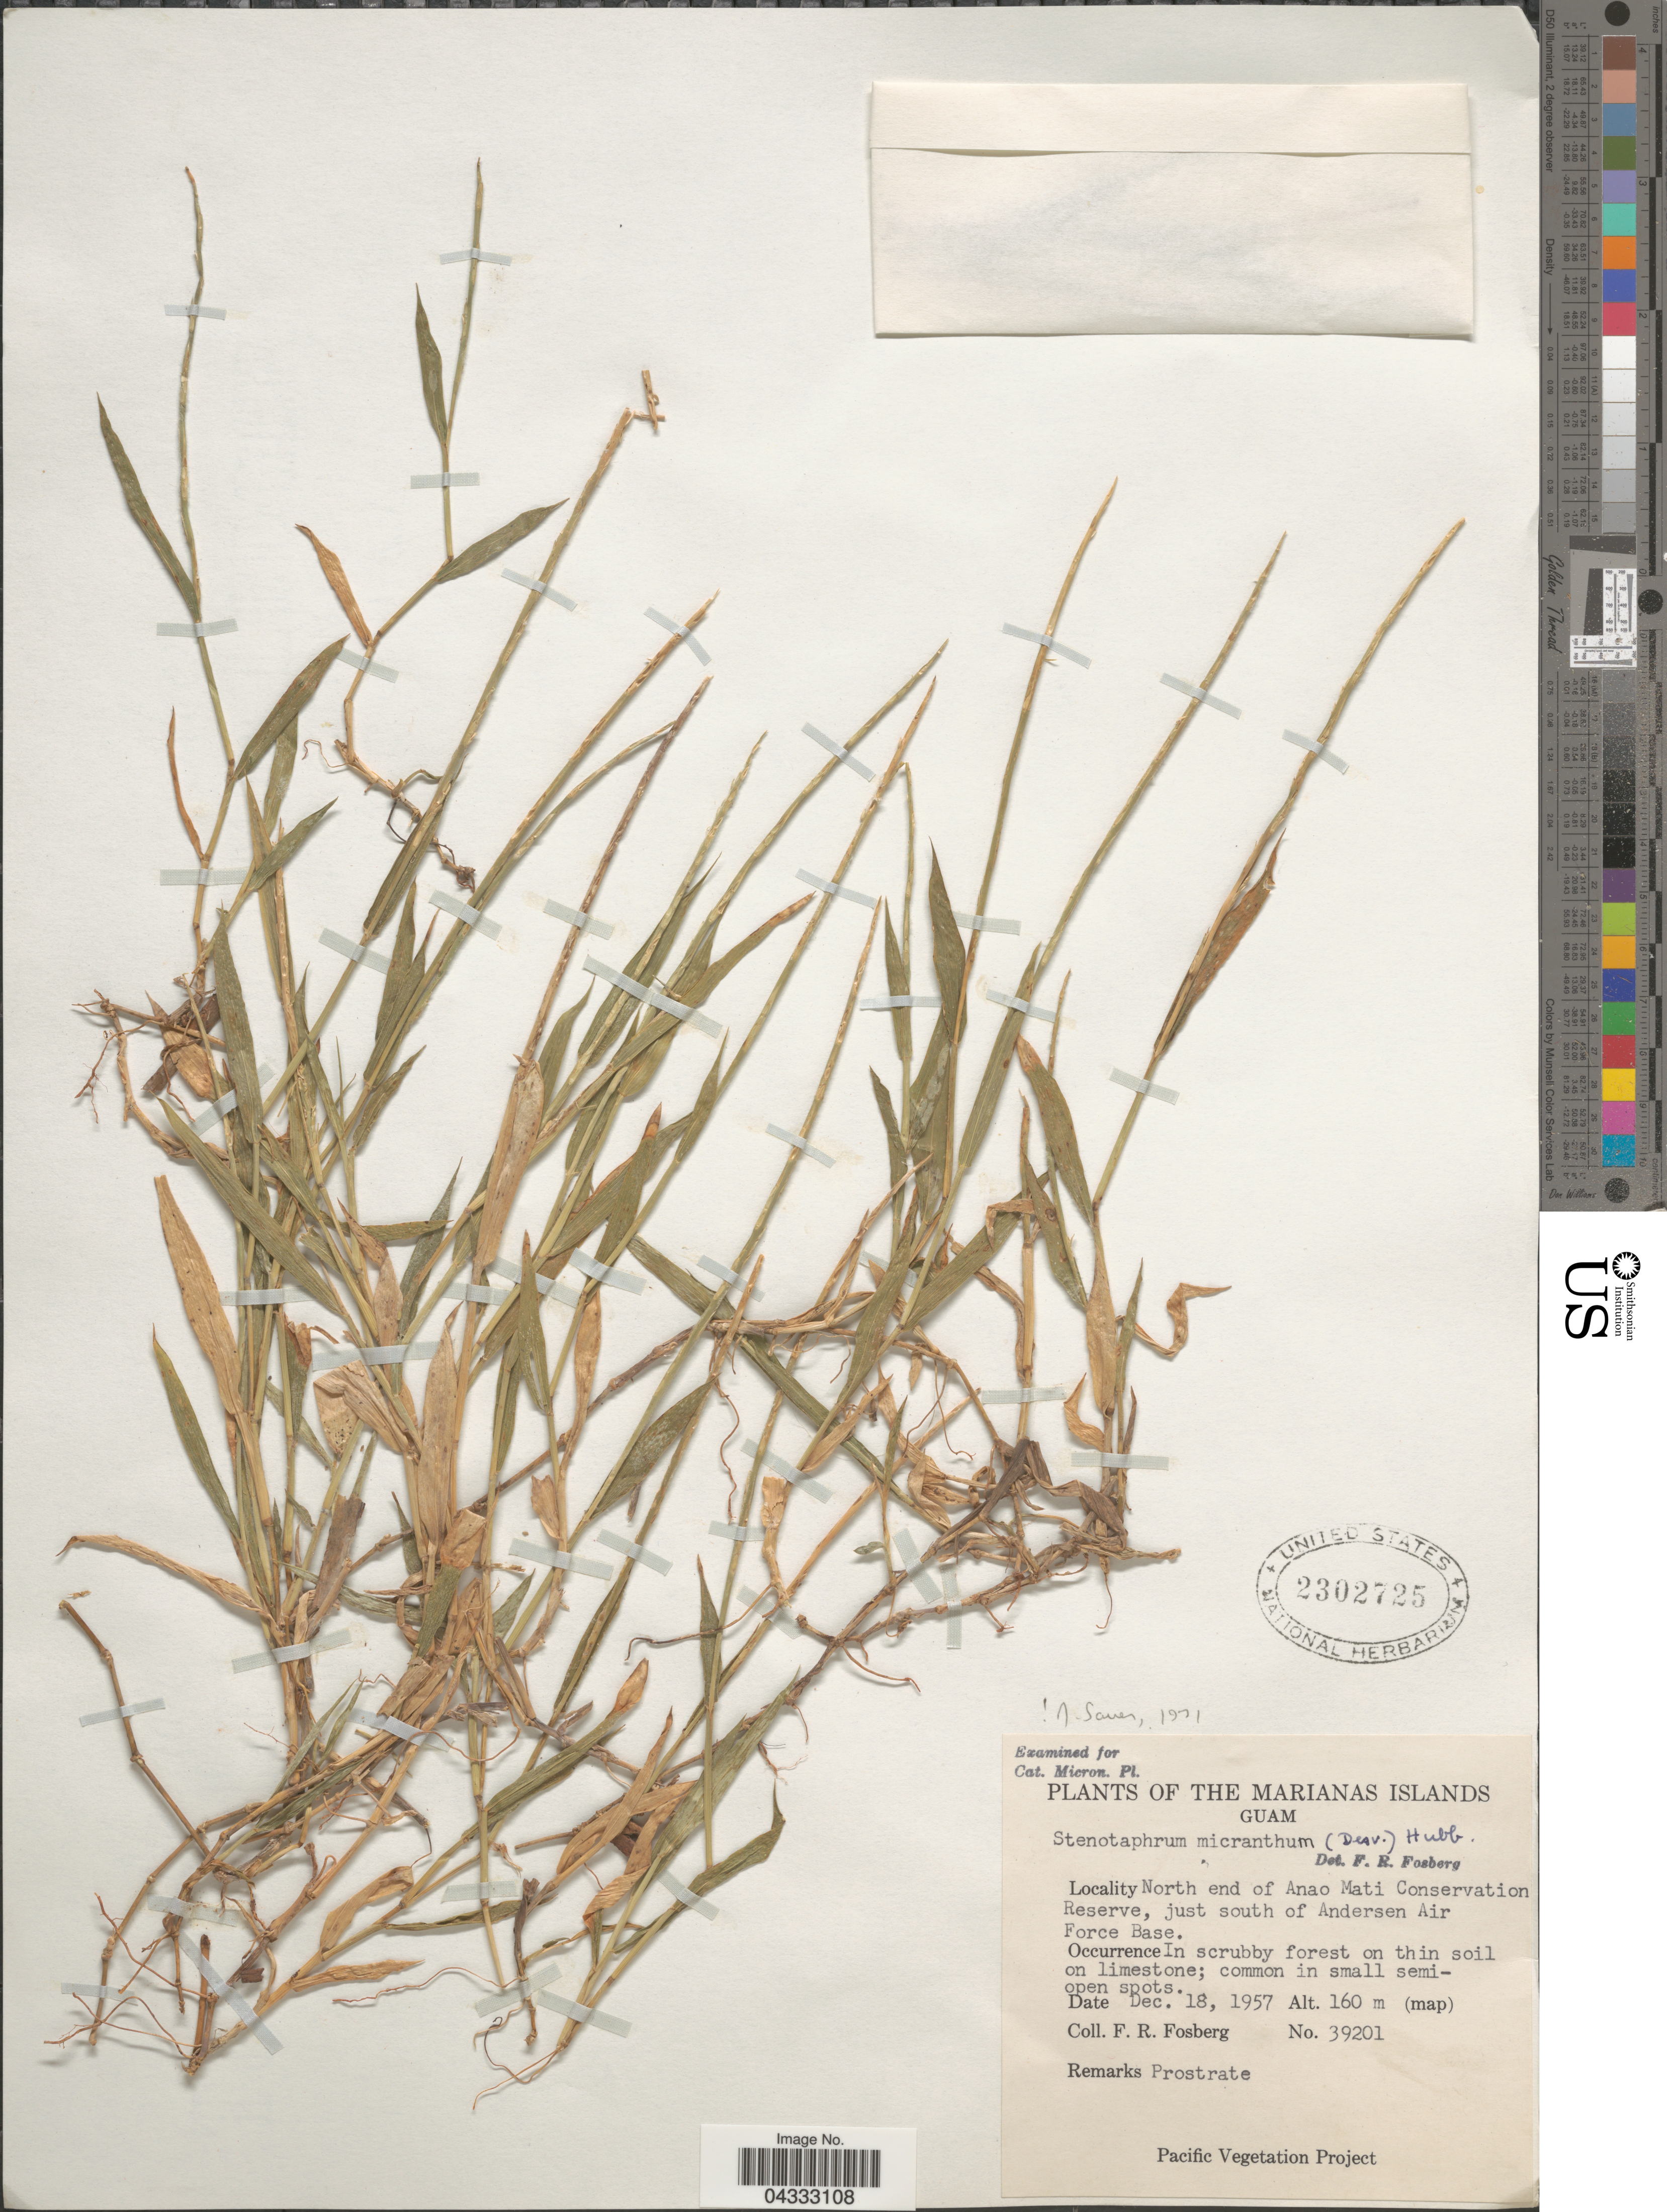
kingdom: Plantae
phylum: Tracheophyta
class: Liliopsida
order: Poales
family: Poaceae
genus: Stenotaphrum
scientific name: Stenotaphrum micranthum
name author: (Desv.) C.E. Hubb.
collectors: F. R. Fosberg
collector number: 39201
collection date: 1957-12-18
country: Guam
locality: The Marianas Islands. North end of Anao Mati Conservation Reserve, just south of Andersen Air Force Base.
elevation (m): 160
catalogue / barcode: US 2302725